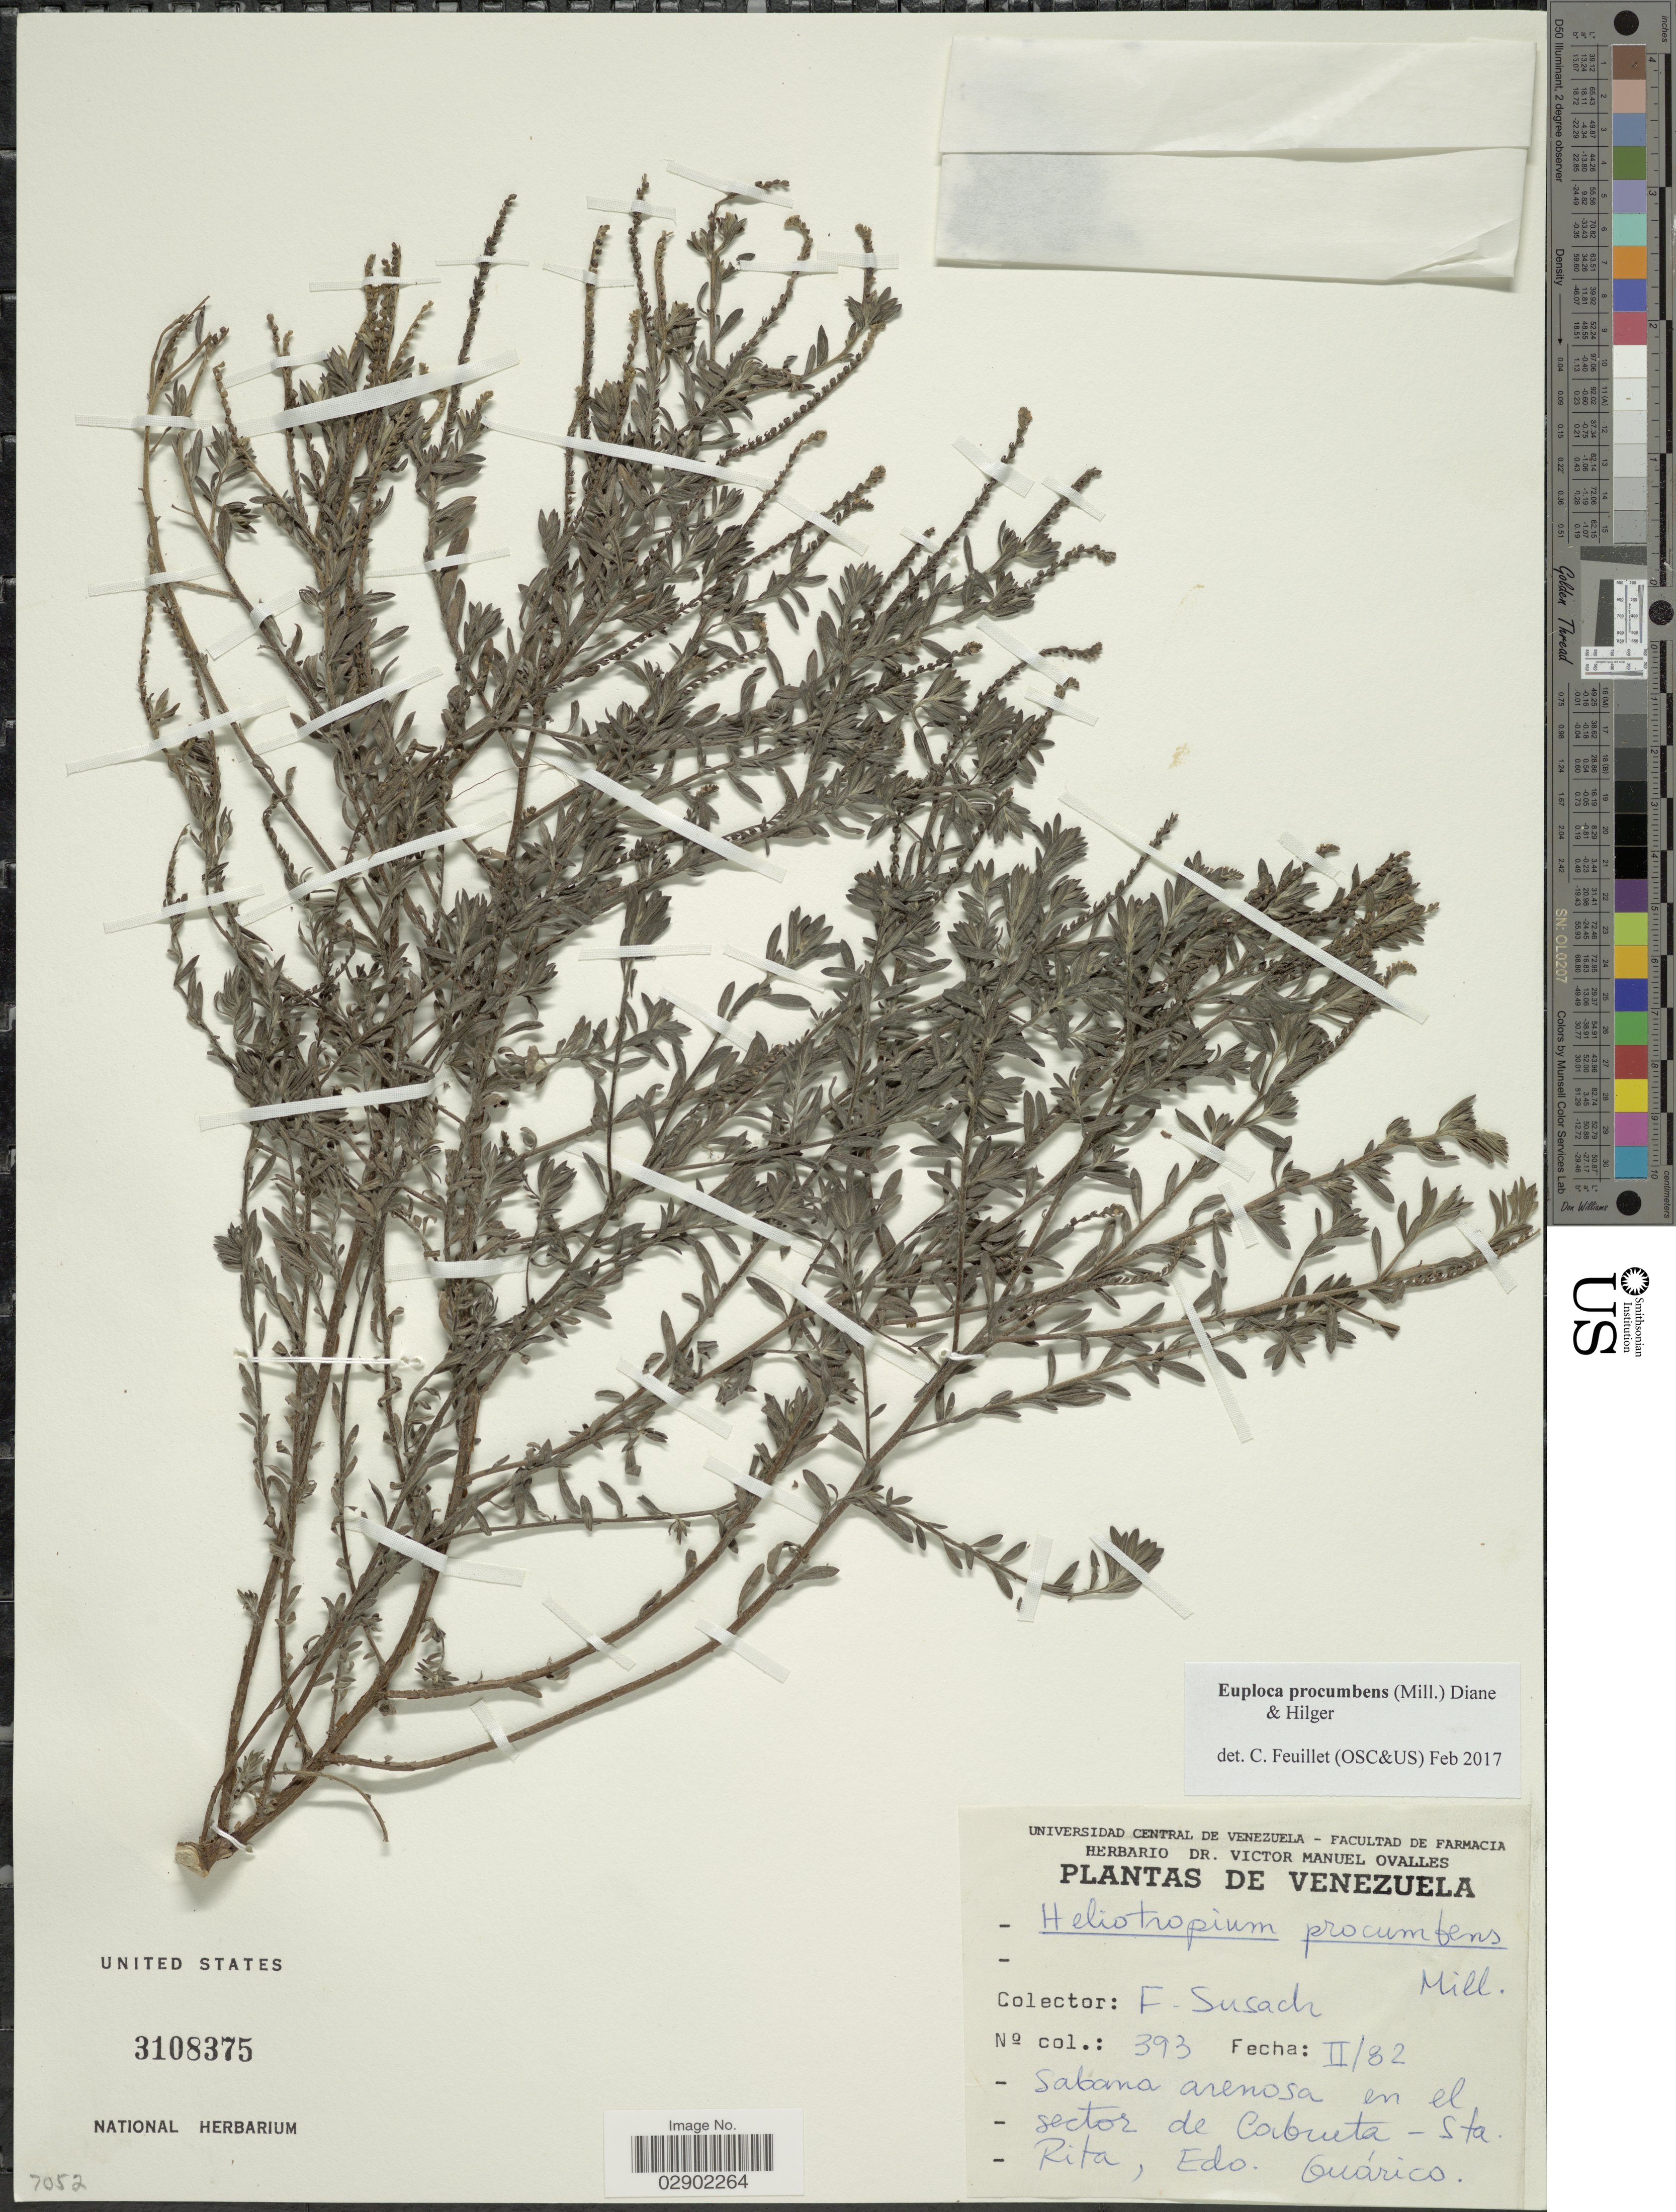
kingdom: Plantae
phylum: Tracheophyta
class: Magnoliopsida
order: Boraginales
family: Heliotropiaceae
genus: Euploca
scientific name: Euploca procumbens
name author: (Mill.) Diane & Hilger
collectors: F. Susach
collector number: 393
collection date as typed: Transcribed d/m/y: /2/82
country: Venezuela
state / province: Guárico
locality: Sabana arenosa en el sector de Cabruta- Sta. Rita, Edo. Guárico.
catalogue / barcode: US 3108375